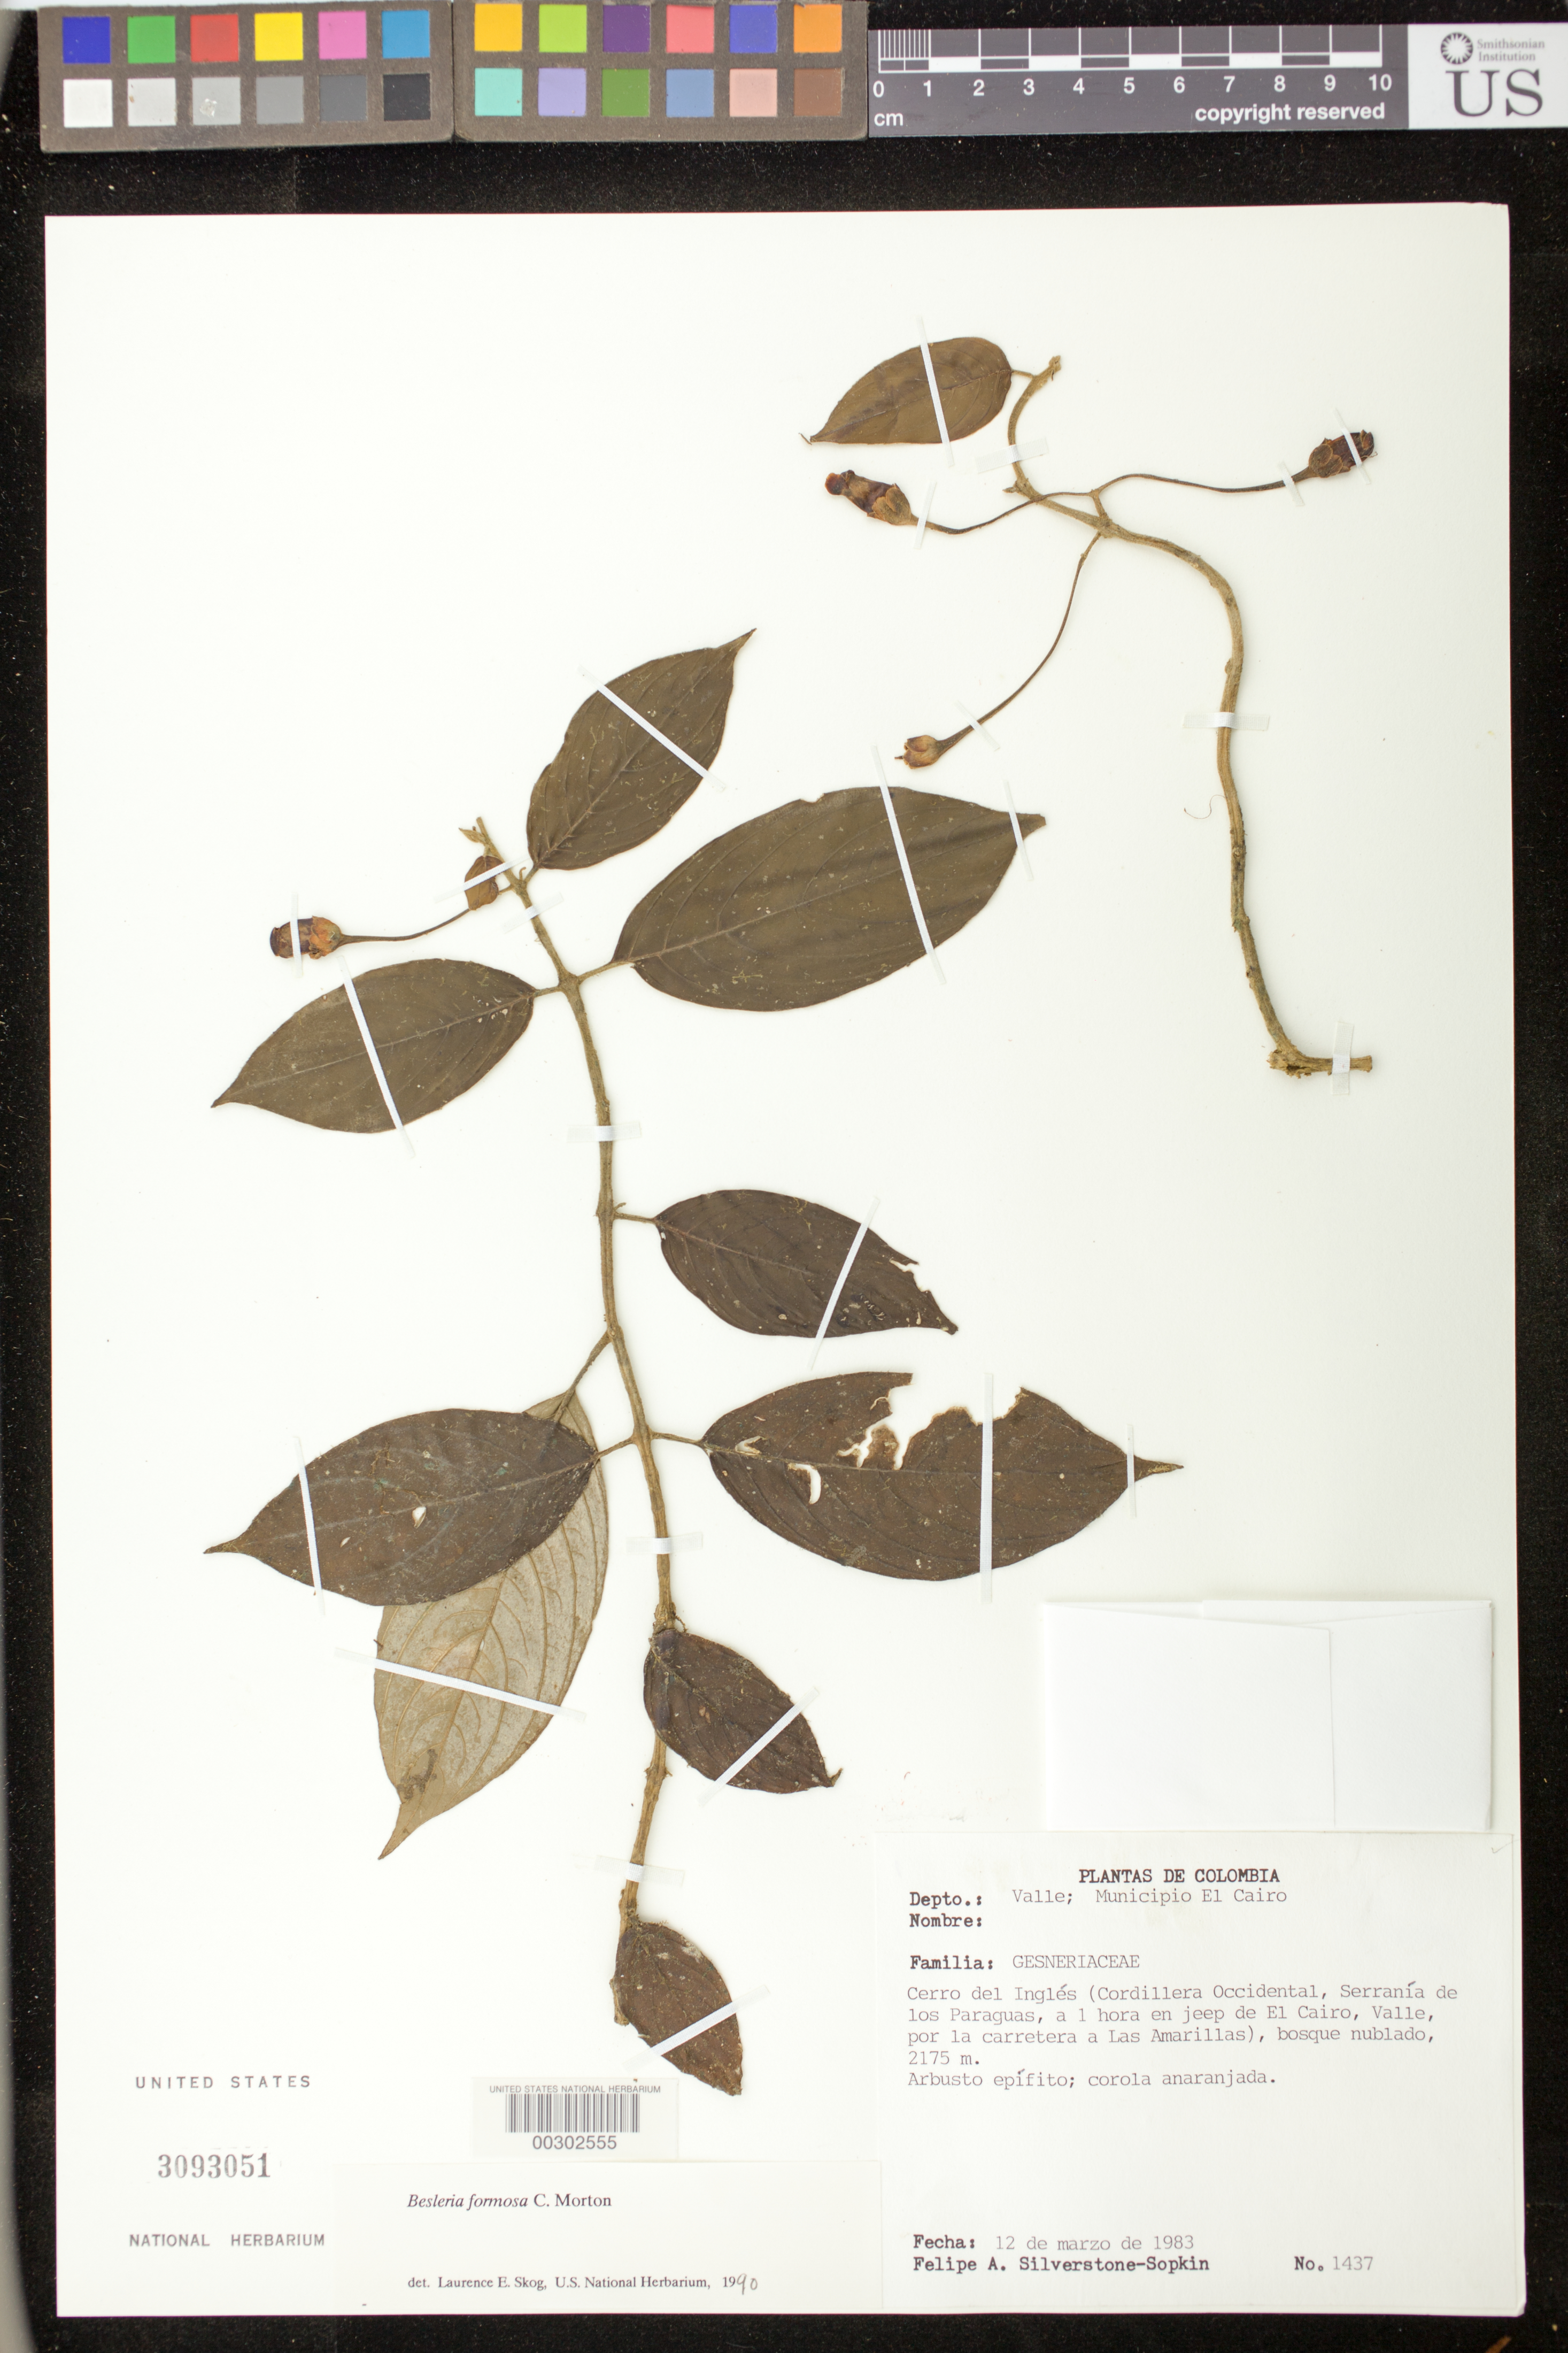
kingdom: Plantae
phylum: Tracheophyta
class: Magnoliopsida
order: Lamiales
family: Gesneriaceae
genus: Besleria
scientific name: Besleria amabilis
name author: C.V. Morton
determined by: Skog, Laurence E.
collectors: P. A. Silverstone-Sopkin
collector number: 1437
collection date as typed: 12 Mar 1983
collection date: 1983-03-12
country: Colombia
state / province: Valle del Cauca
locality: Mun. of El Cairo, Cerro del Ingles (Cordillera Occidental, Serrania de los Paraguas, 1 hour by jeep from El Cairo)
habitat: Cloud forest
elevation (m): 2175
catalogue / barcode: US 3093051